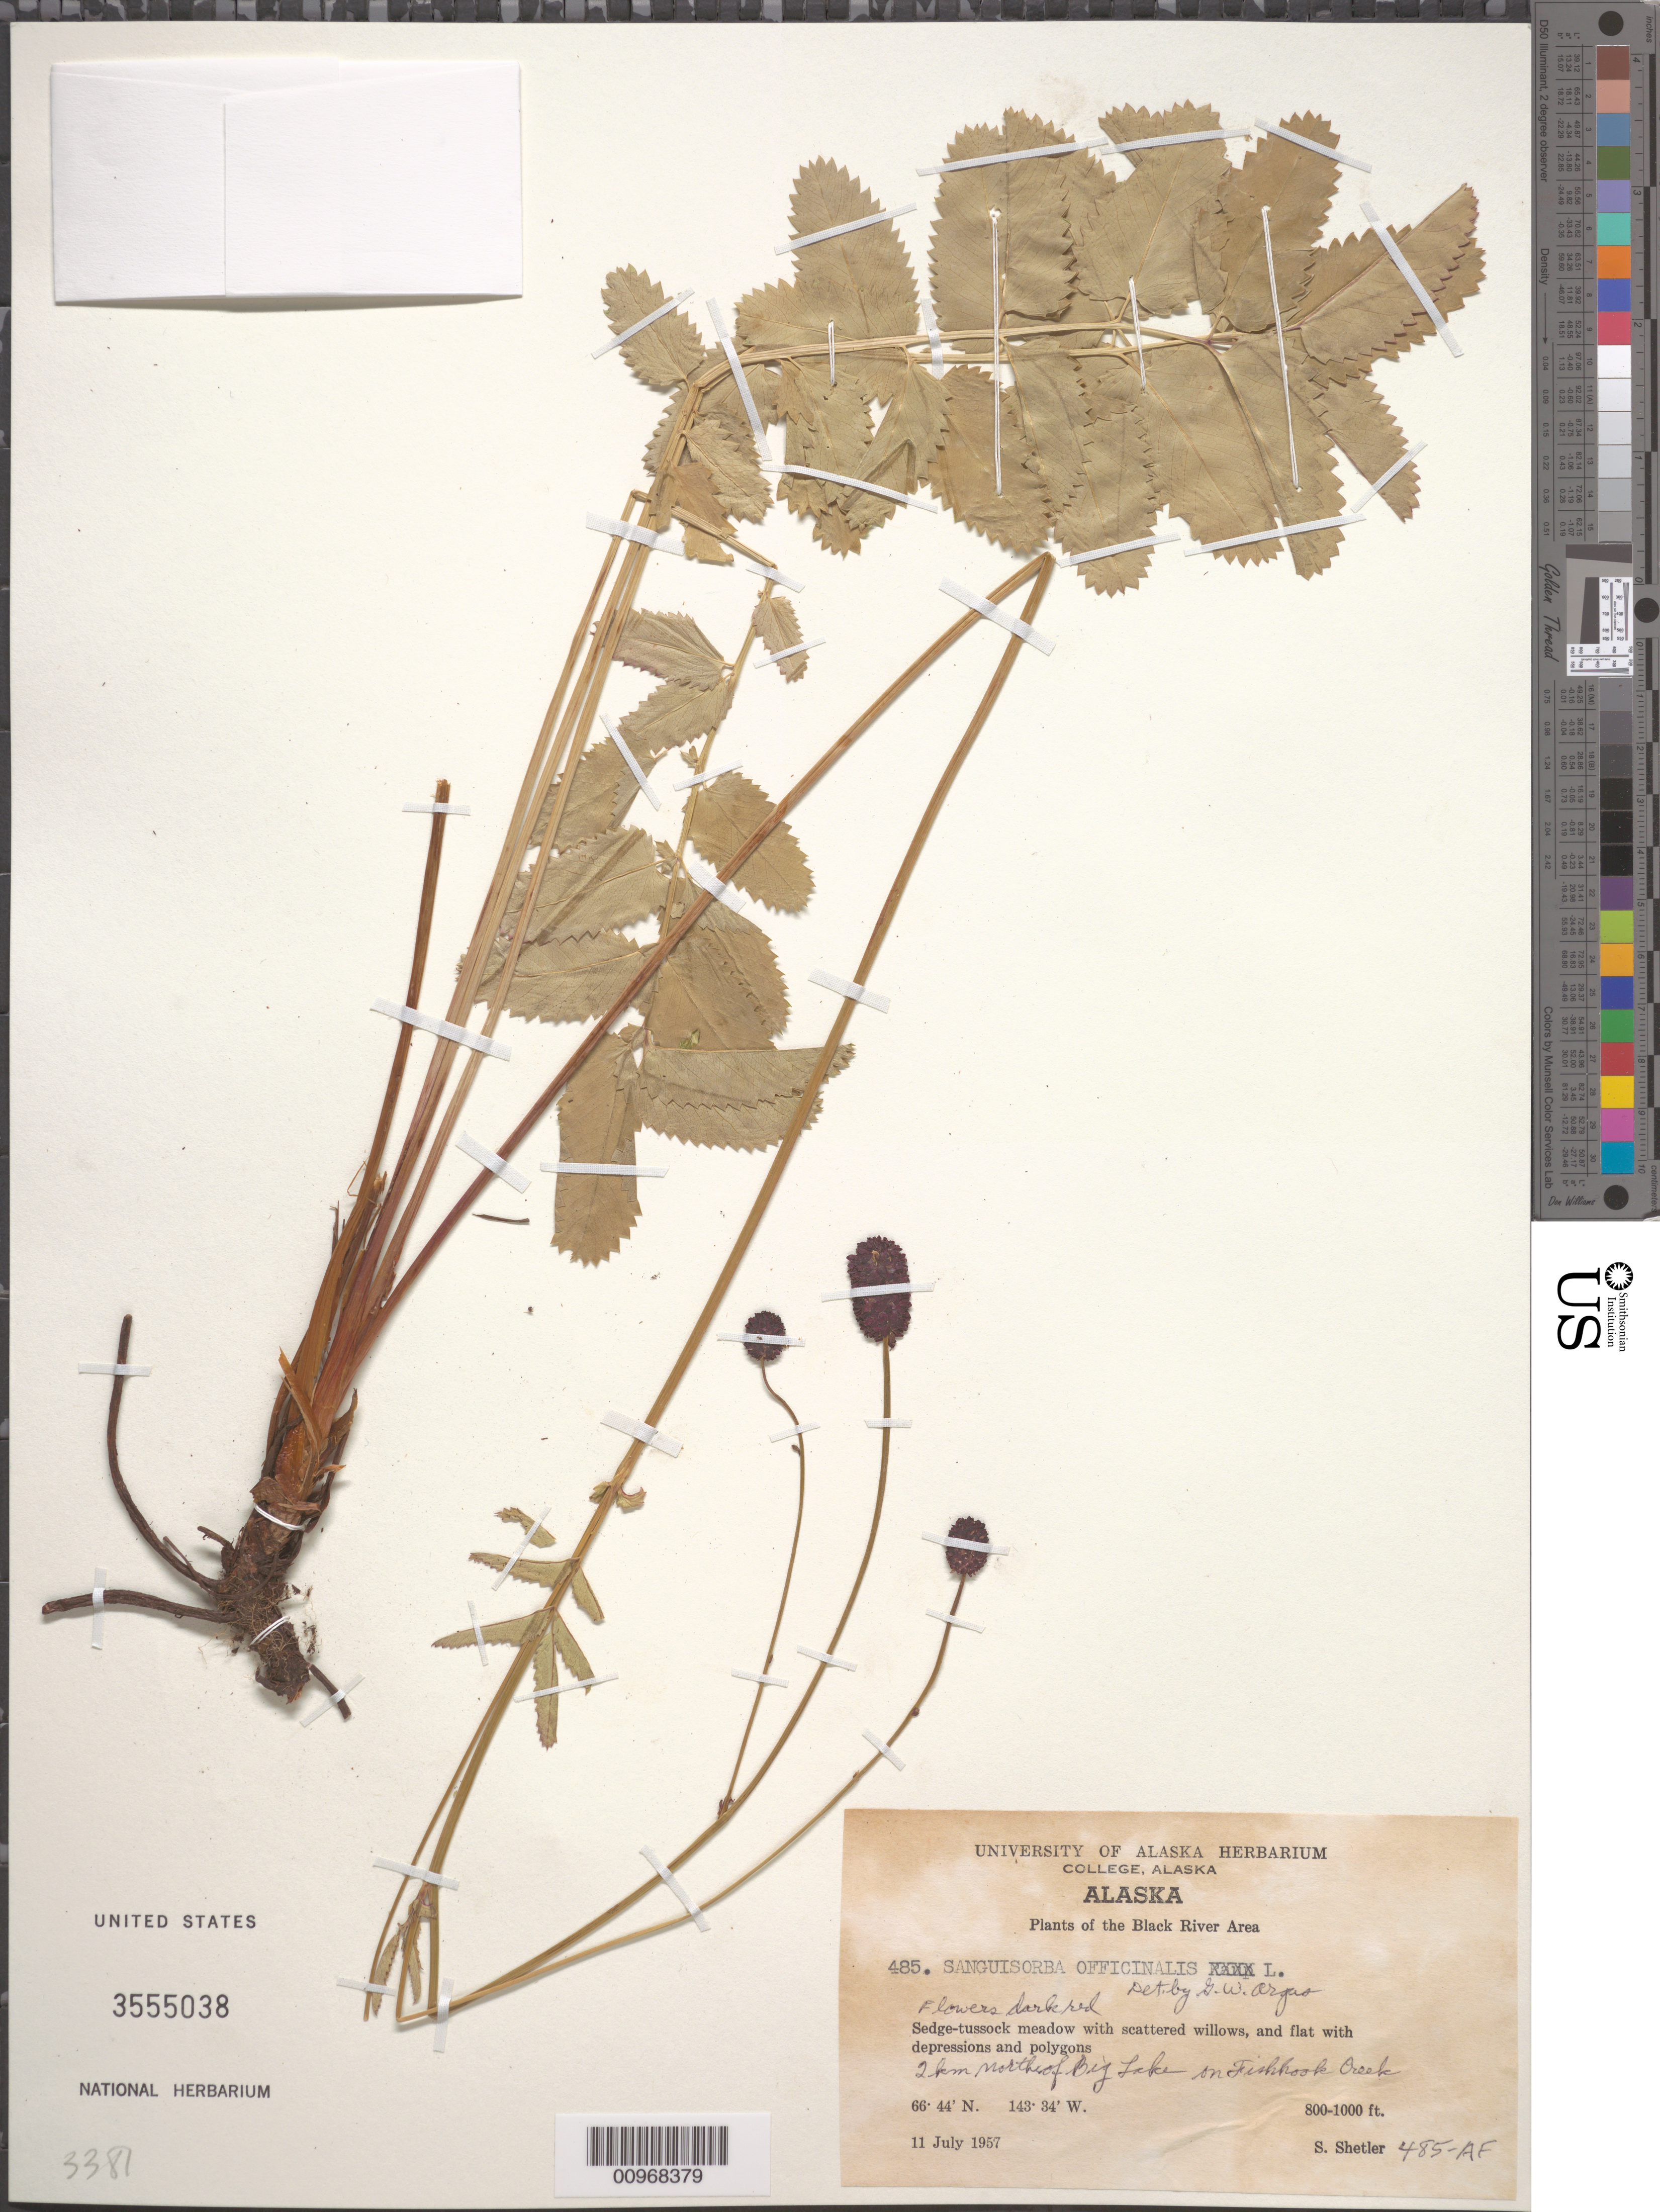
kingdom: Plantae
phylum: Tracheophyta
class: Magnoliopsida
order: Rosales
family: Rosaceae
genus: Sanguisorba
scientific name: Sanguisorba officinalis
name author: L.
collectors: S. Shetler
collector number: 485-AF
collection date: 1957-07-11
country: United States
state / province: Alaska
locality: The Black River Area. 2 km north of Big Lake on Fishhook Creek.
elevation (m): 244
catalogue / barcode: US 3555038